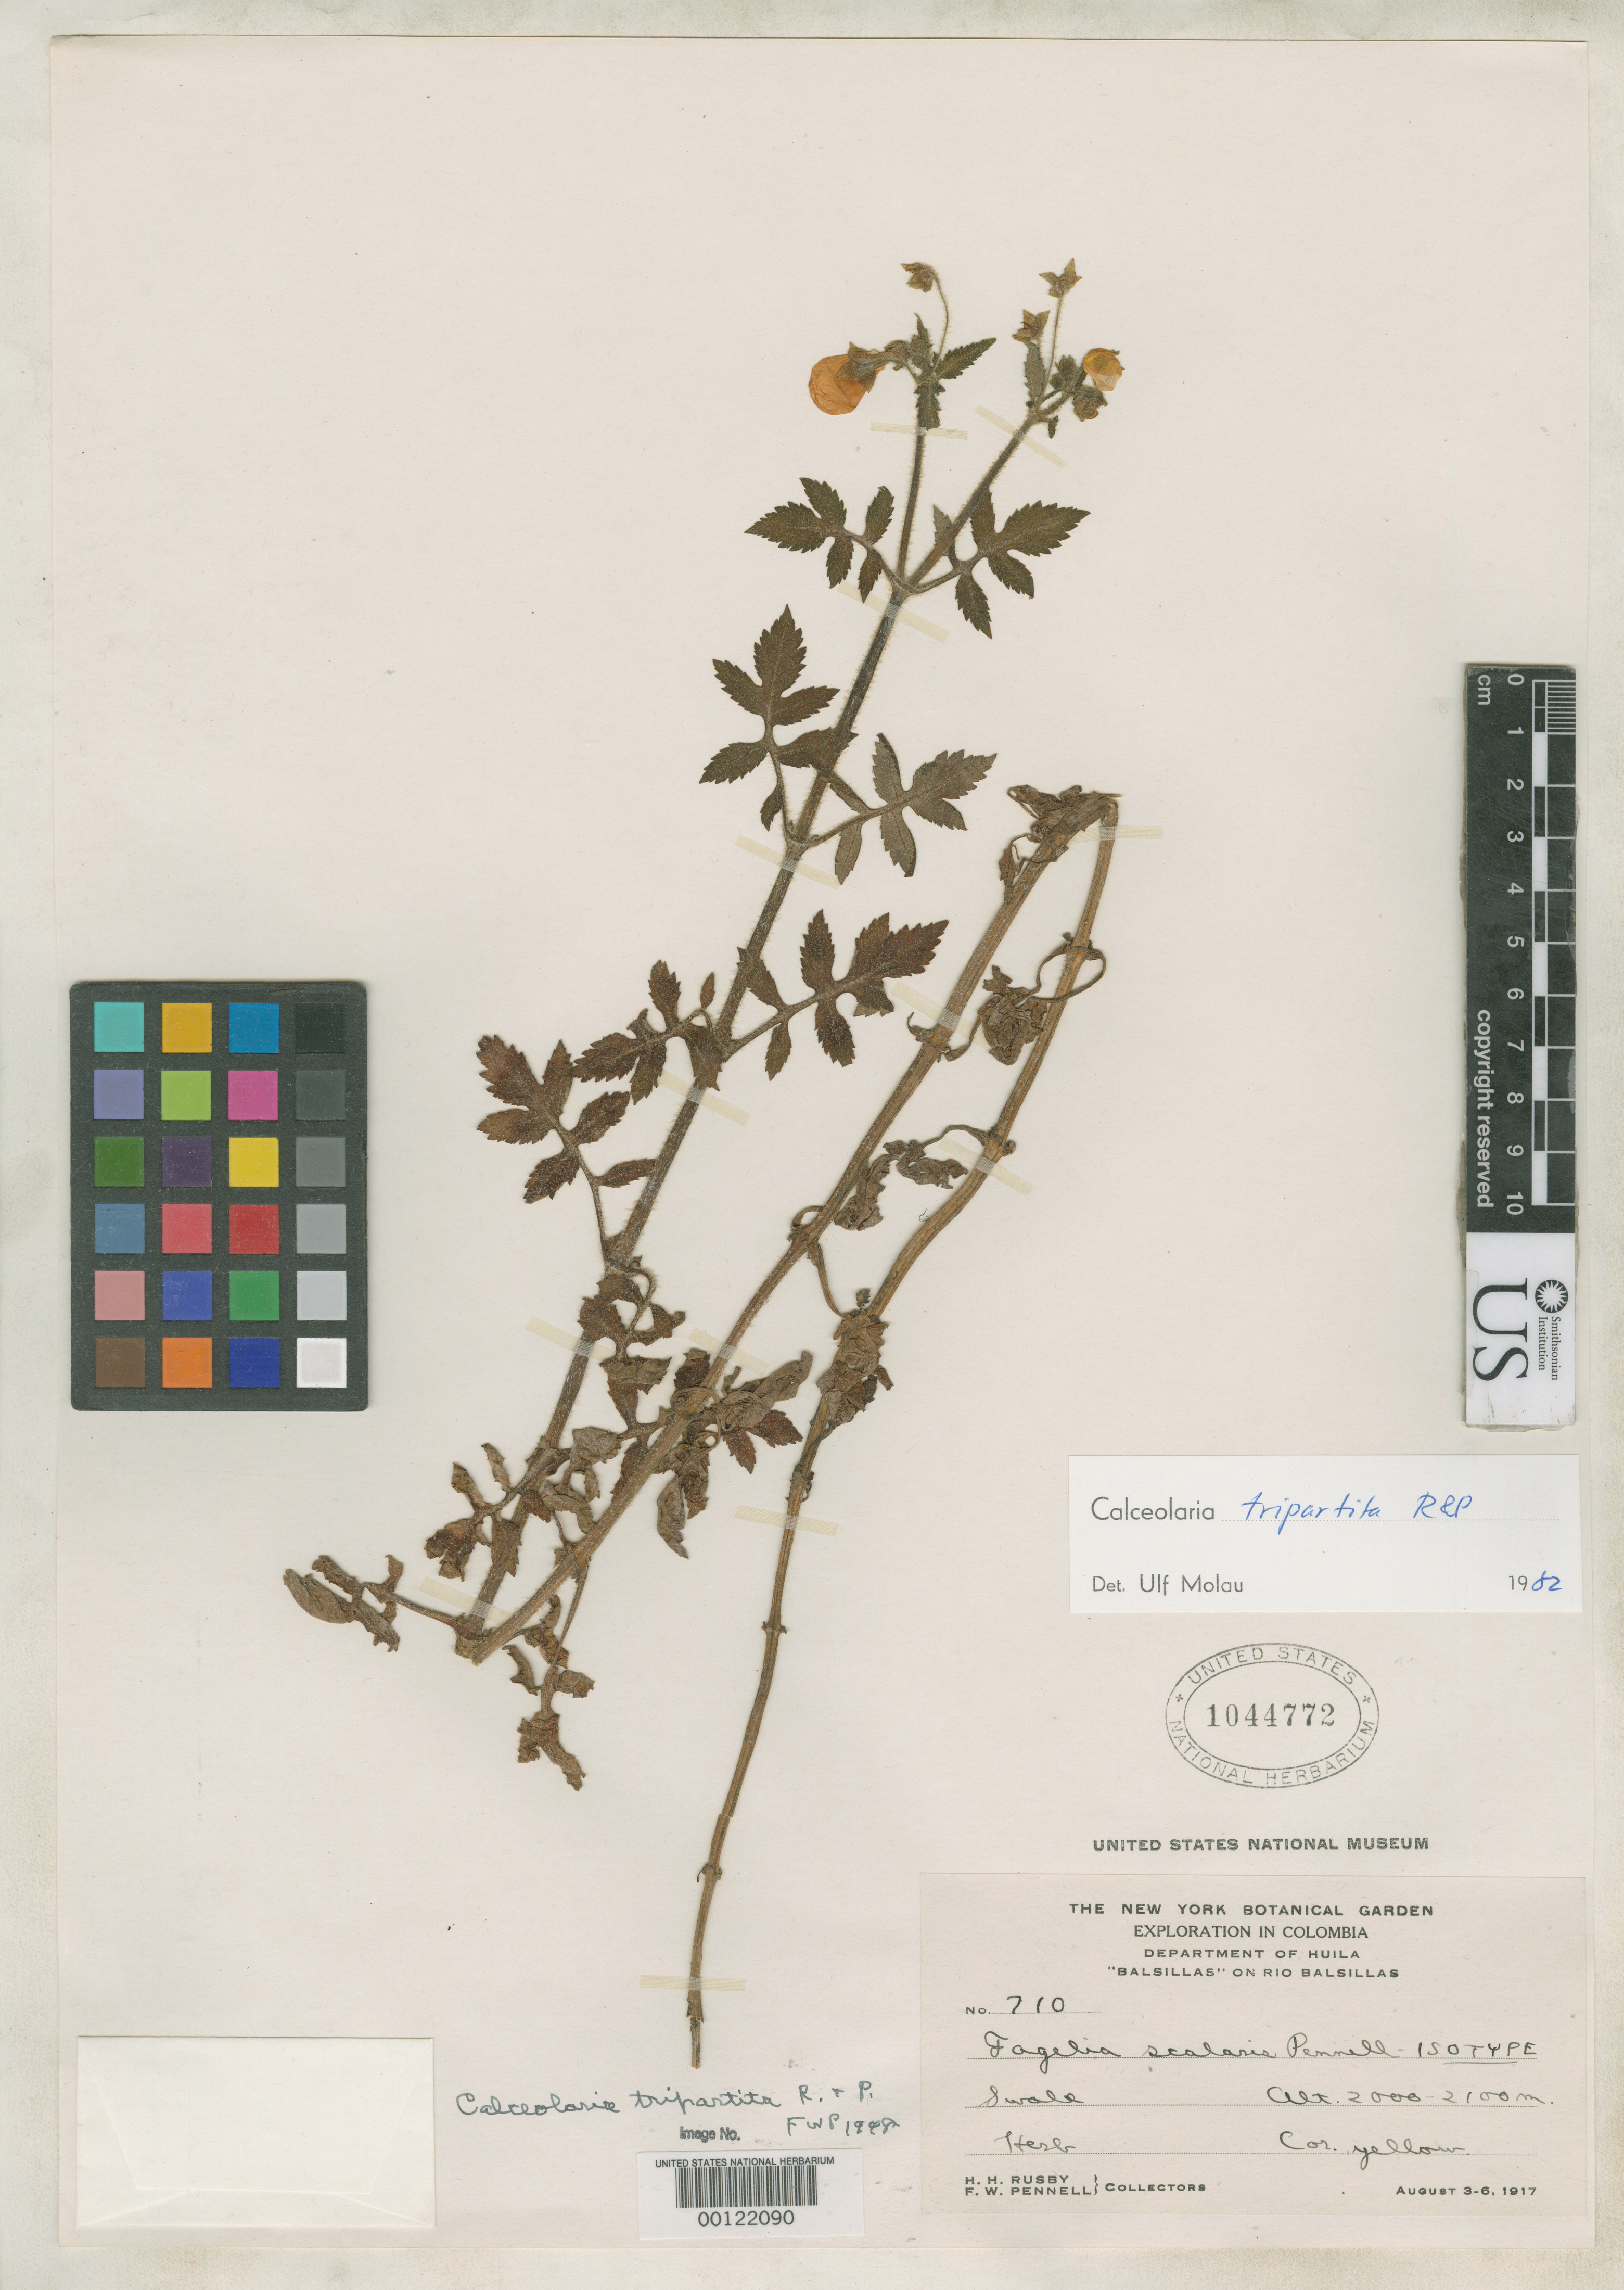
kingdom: Plantae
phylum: Tracheophyta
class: Magnoliopsida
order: Lamiales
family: Calceolariaceae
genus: Fagelia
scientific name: Fagelia scalaris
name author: Pennell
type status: Isotype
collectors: H. H. Rusby & F. W. Pennell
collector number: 710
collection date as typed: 03 Aug 1917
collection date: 1917-08-03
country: Colombia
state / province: Huila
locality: Rio Balsillas,"Balsillas".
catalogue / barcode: US 1044772